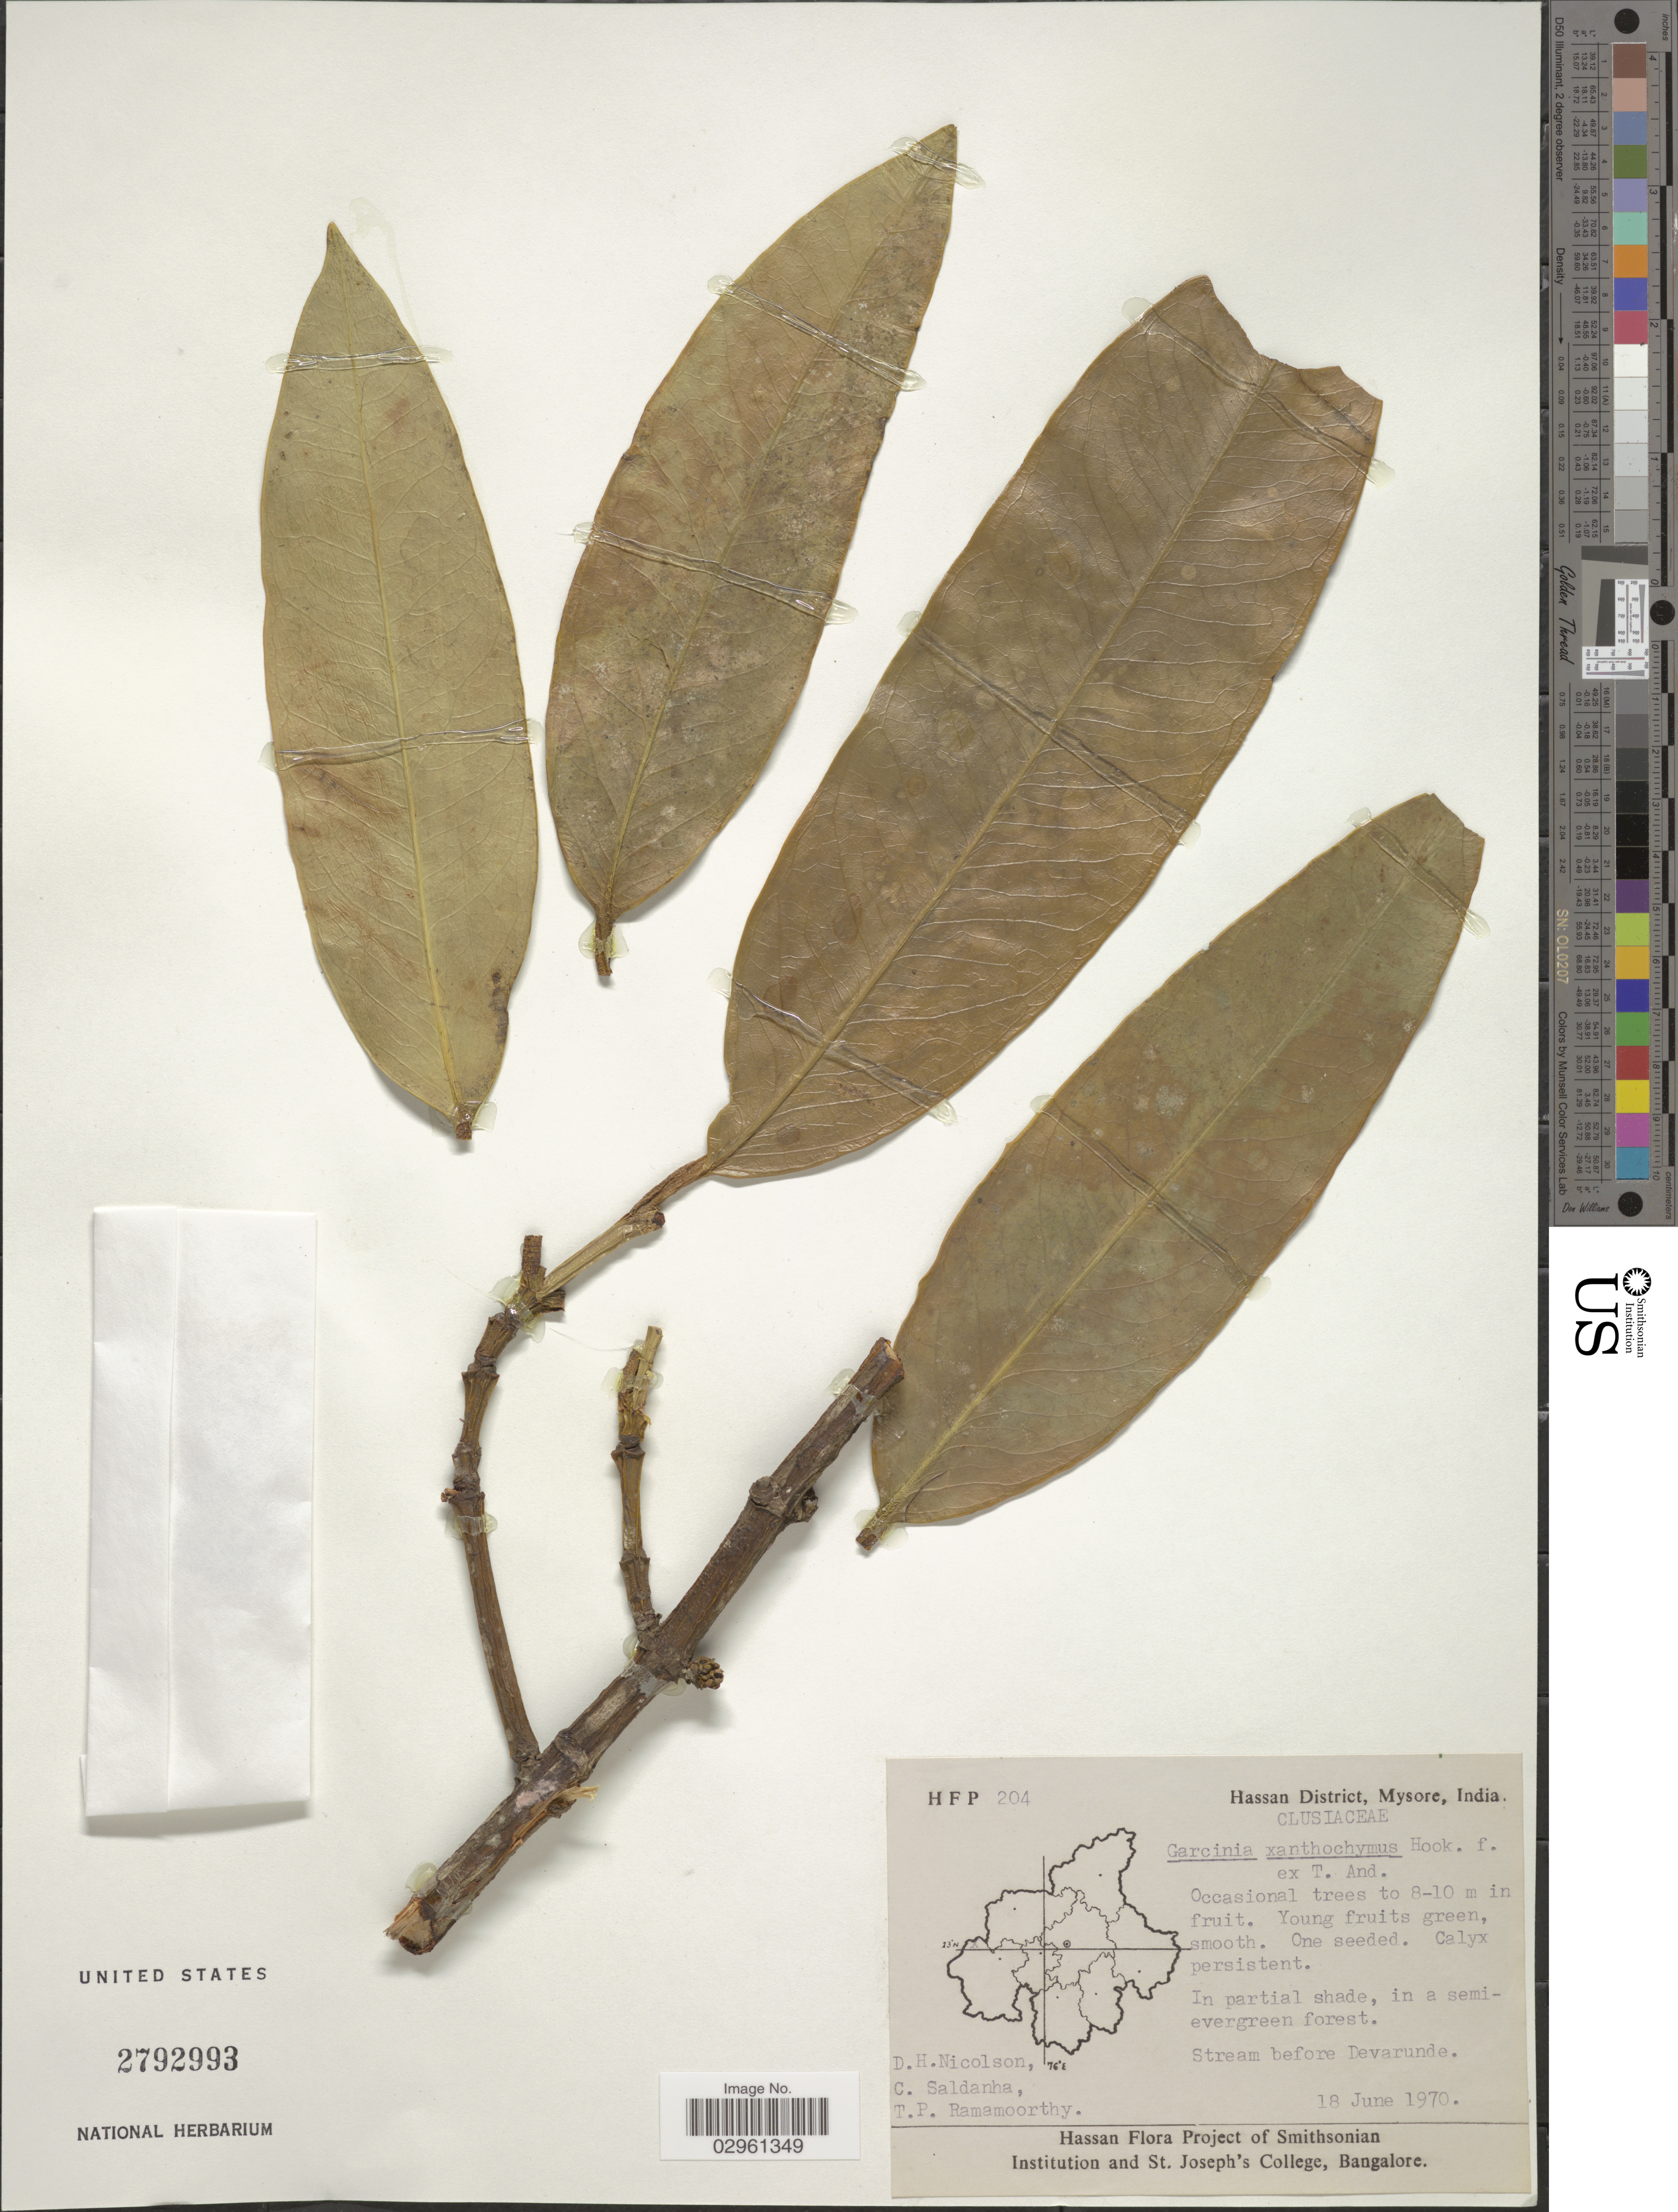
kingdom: Plantae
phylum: Tracheophyta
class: Magnoliopsida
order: Malpighiales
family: Clusiaceae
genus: Garcinia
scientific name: Garcinia xanthochymus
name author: Hook. f. ex T. Anderson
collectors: D. H. Nicolson, C. Saldanha & T. P. Ramamoorthy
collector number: HFP 204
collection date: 1970-06-18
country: India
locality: Hassan District, Mysore. Stream before Devarunde.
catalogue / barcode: US 2792993